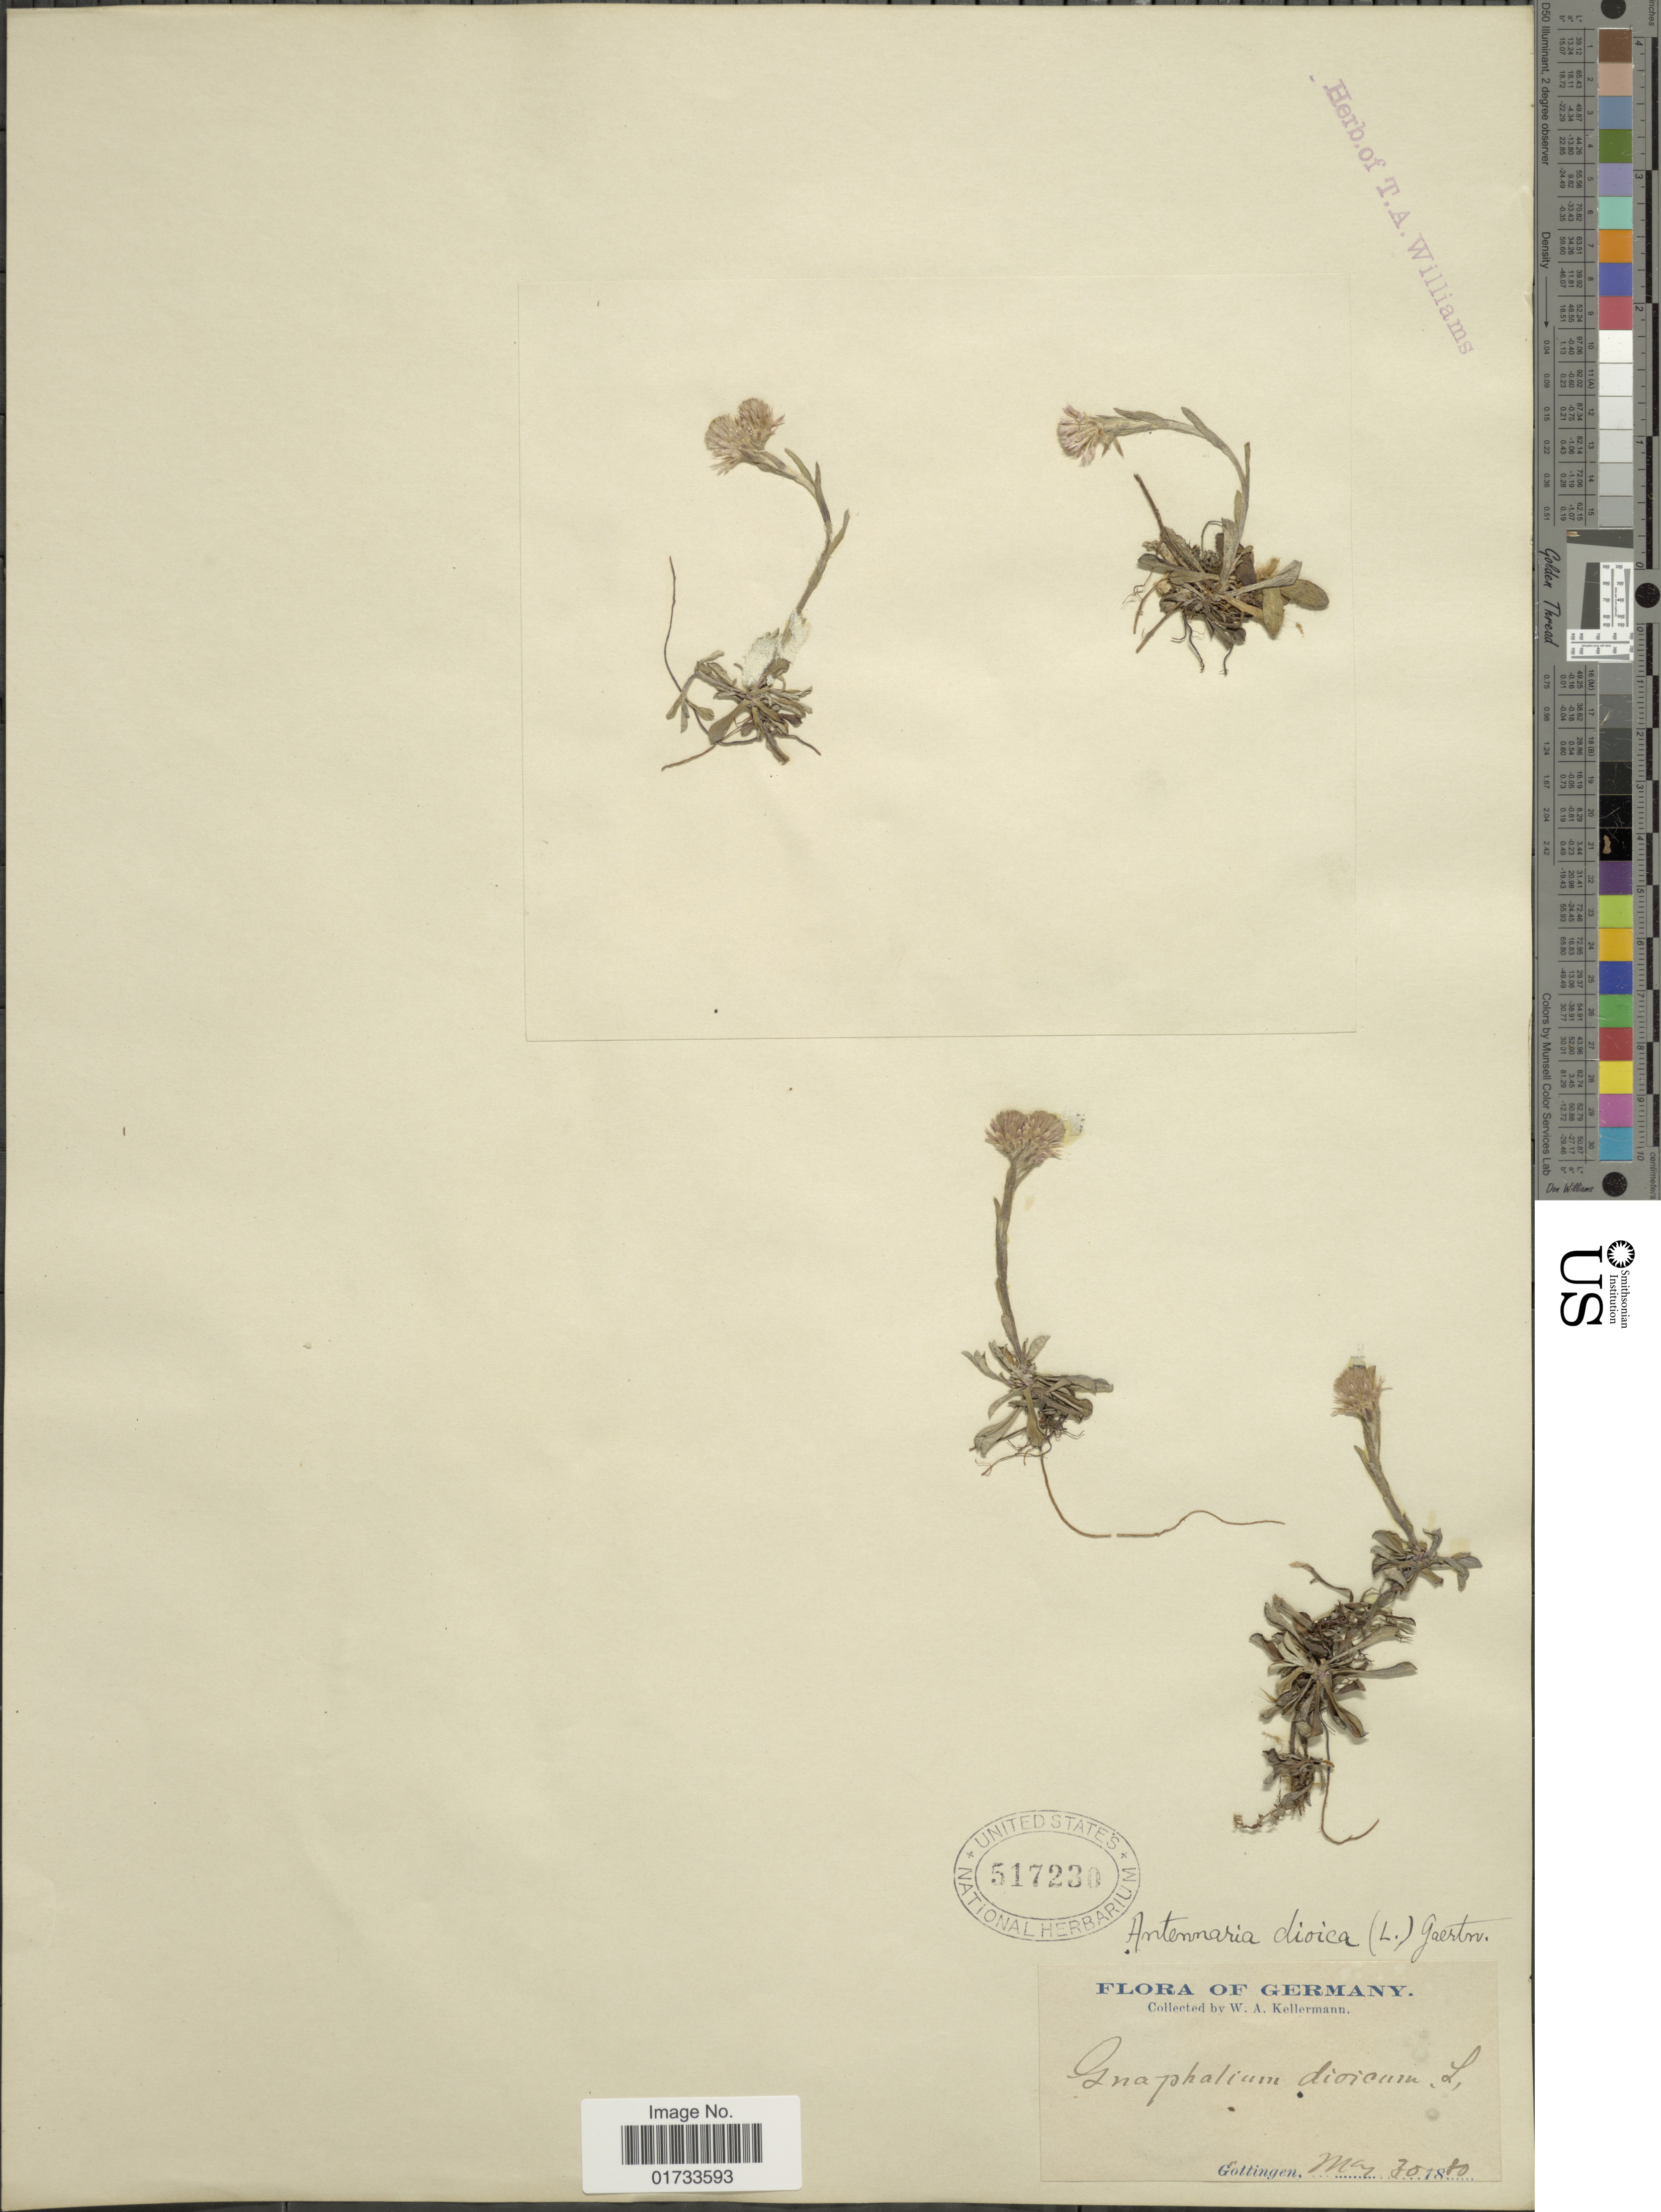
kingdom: Plantae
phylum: Tracheophyta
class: Magnoliopsida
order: Asterales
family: Asteraceae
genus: Antennaria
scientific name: Antennaria dioica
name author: (L.) Gaertn.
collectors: W. A. Kellermann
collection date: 1880-05-30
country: Germany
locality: Gottingen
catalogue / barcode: US 517230